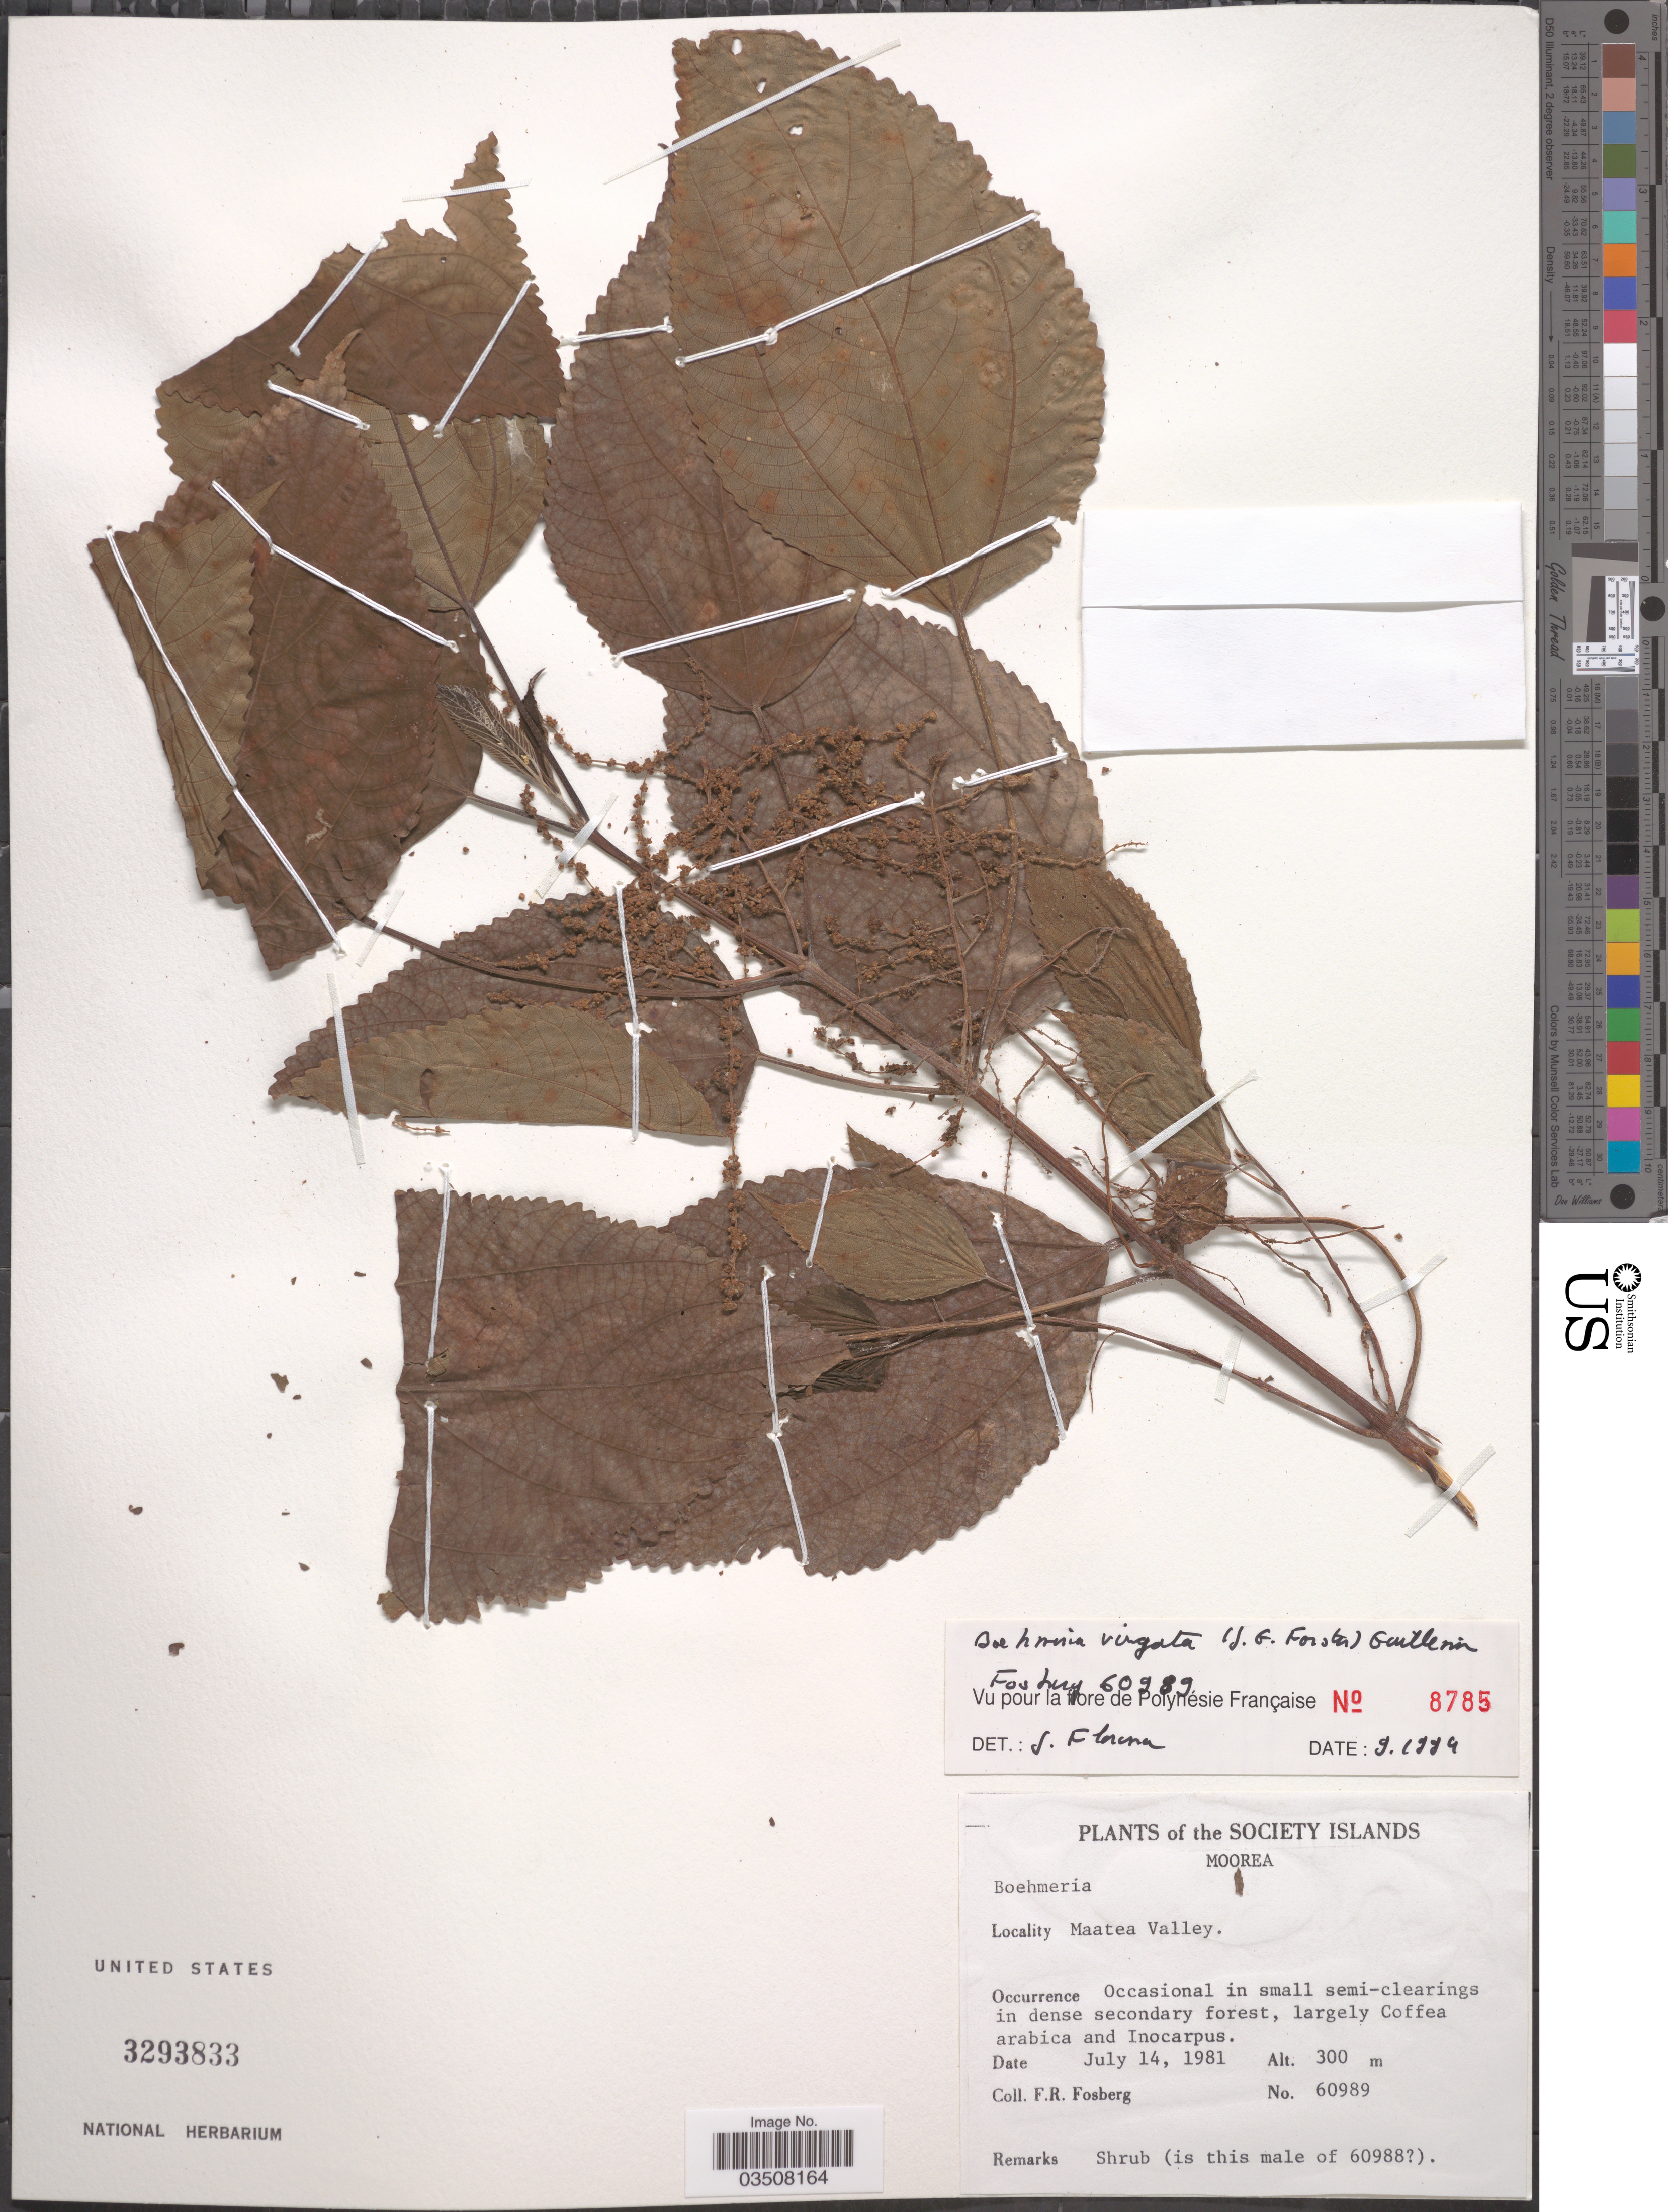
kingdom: Plantae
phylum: Tracheophyta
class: Magnoliopsida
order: Rosales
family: Urticaceae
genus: Boehmeria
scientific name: Boehmeria virgata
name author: (G. Forst.) Guill.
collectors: F. R. Fosberg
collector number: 60989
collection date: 1981-07-14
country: French Polynesia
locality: The Society Islands, Moorea. Maatea Valley.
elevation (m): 300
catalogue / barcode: US 3293833